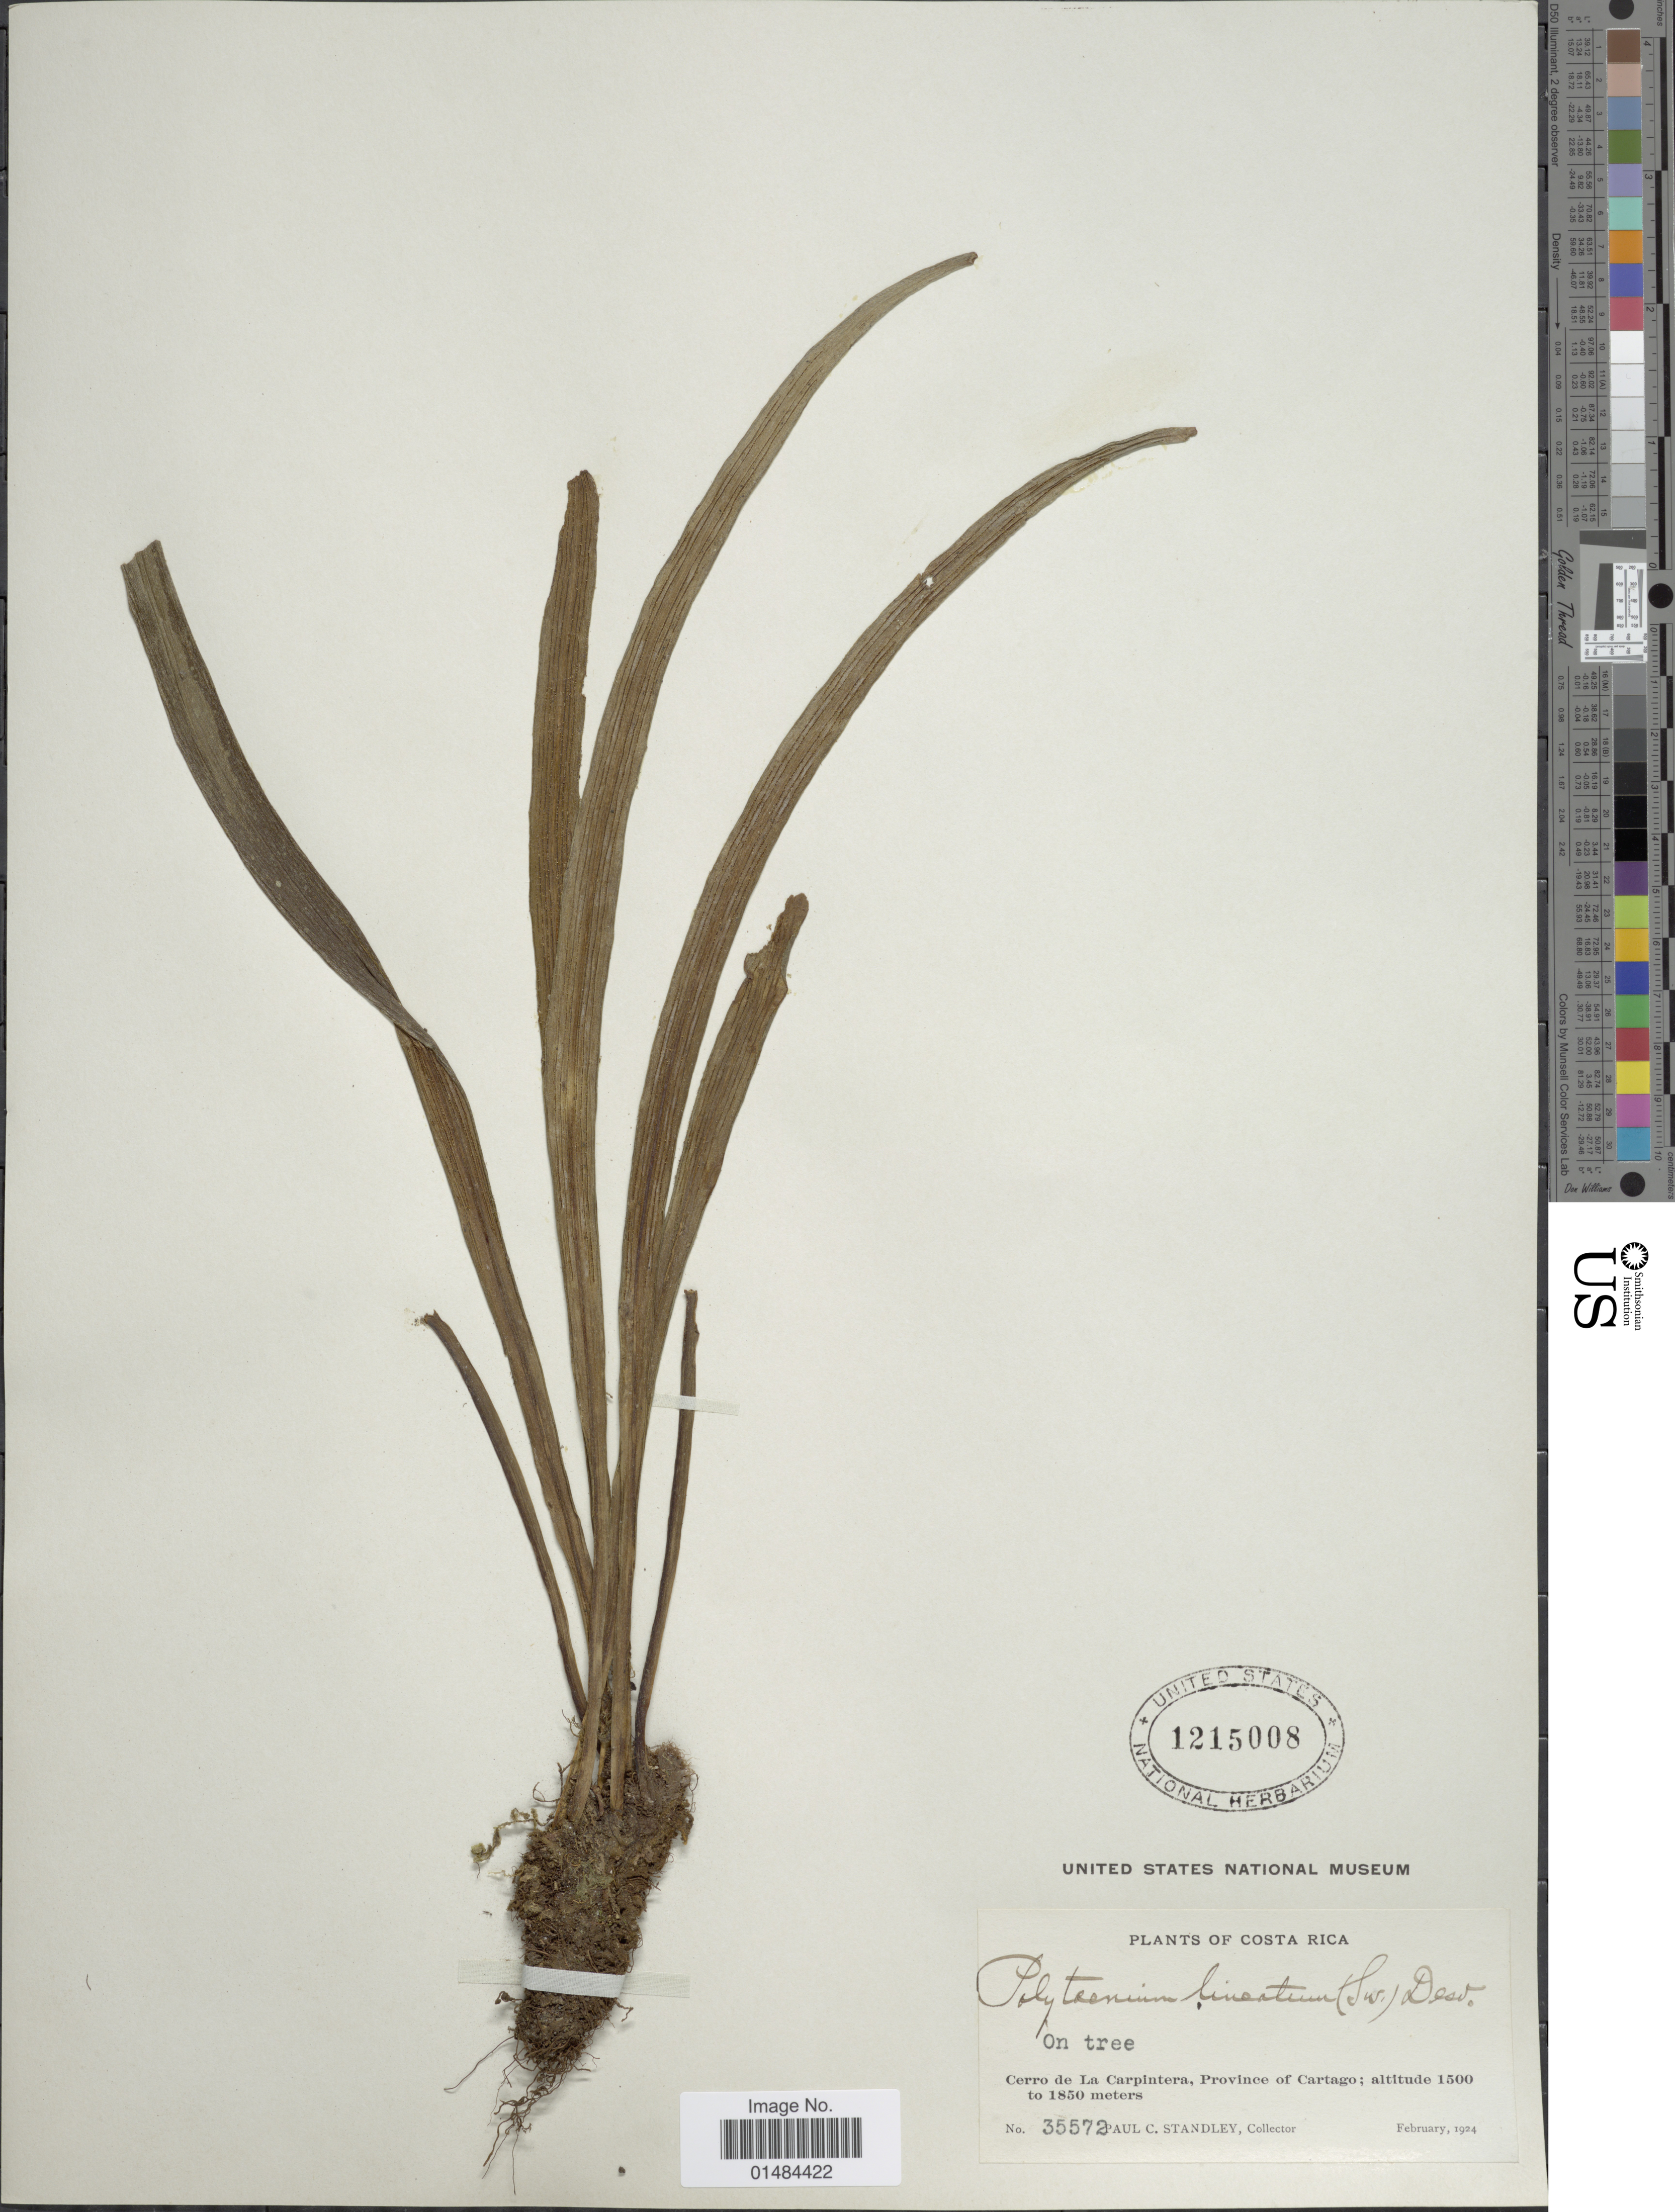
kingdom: Plantae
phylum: Tracheophyta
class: Polypodiopsida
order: Polypodiales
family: Pteridaceae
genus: Polytaenium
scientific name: Polytaenium lineatum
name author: (Sw.) J. Sm.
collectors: P. C. Standley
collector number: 35572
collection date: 1924-02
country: Costa Rica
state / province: Cartago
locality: Costa Rica, Cerro de La Carpintera, Province of Cartago.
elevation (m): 1500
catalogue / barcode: US 1215008